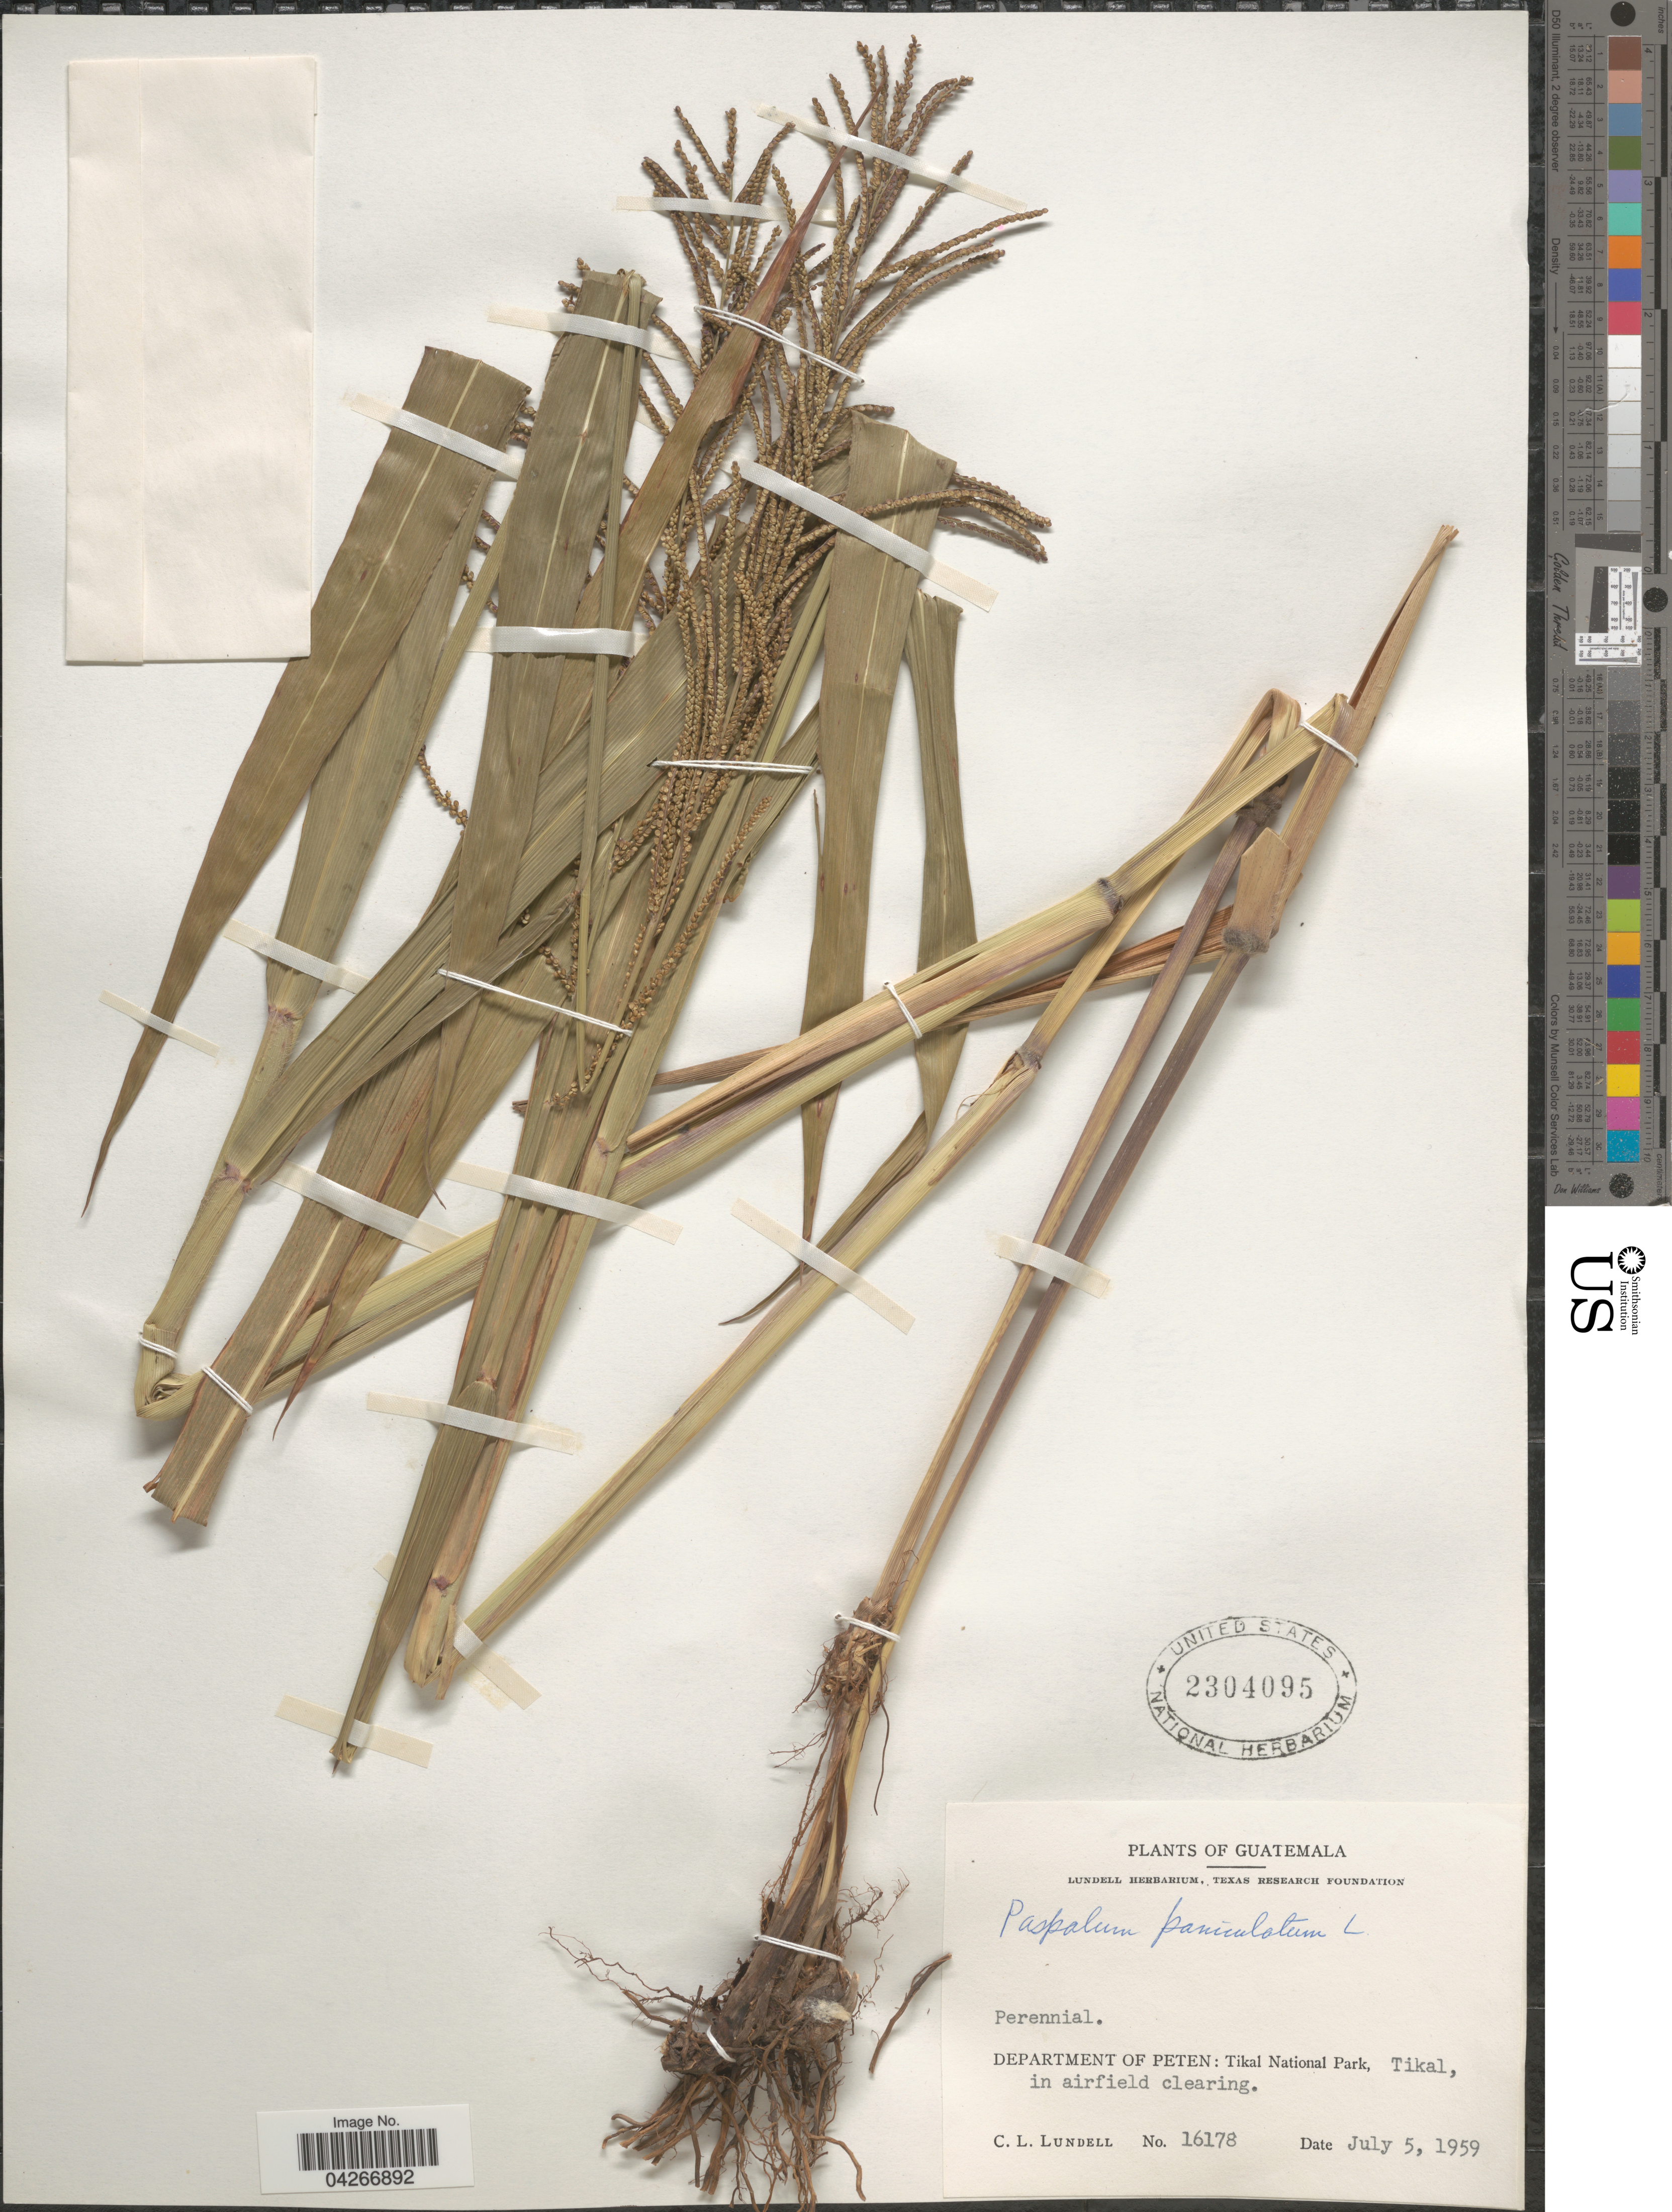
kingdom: Plantae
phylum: Tracheophyta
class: Liliopsida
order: Poales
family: Poaceae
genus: Paspalum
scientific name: Paspalum paniculatum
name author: L.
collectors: C. L. Lundell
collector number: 16178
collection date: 1959-07-05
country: Guatemala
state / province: El Peten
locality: Department of Peten: Tikal National Park, Tikal, in airfield clearing.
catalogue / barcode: US 2304095